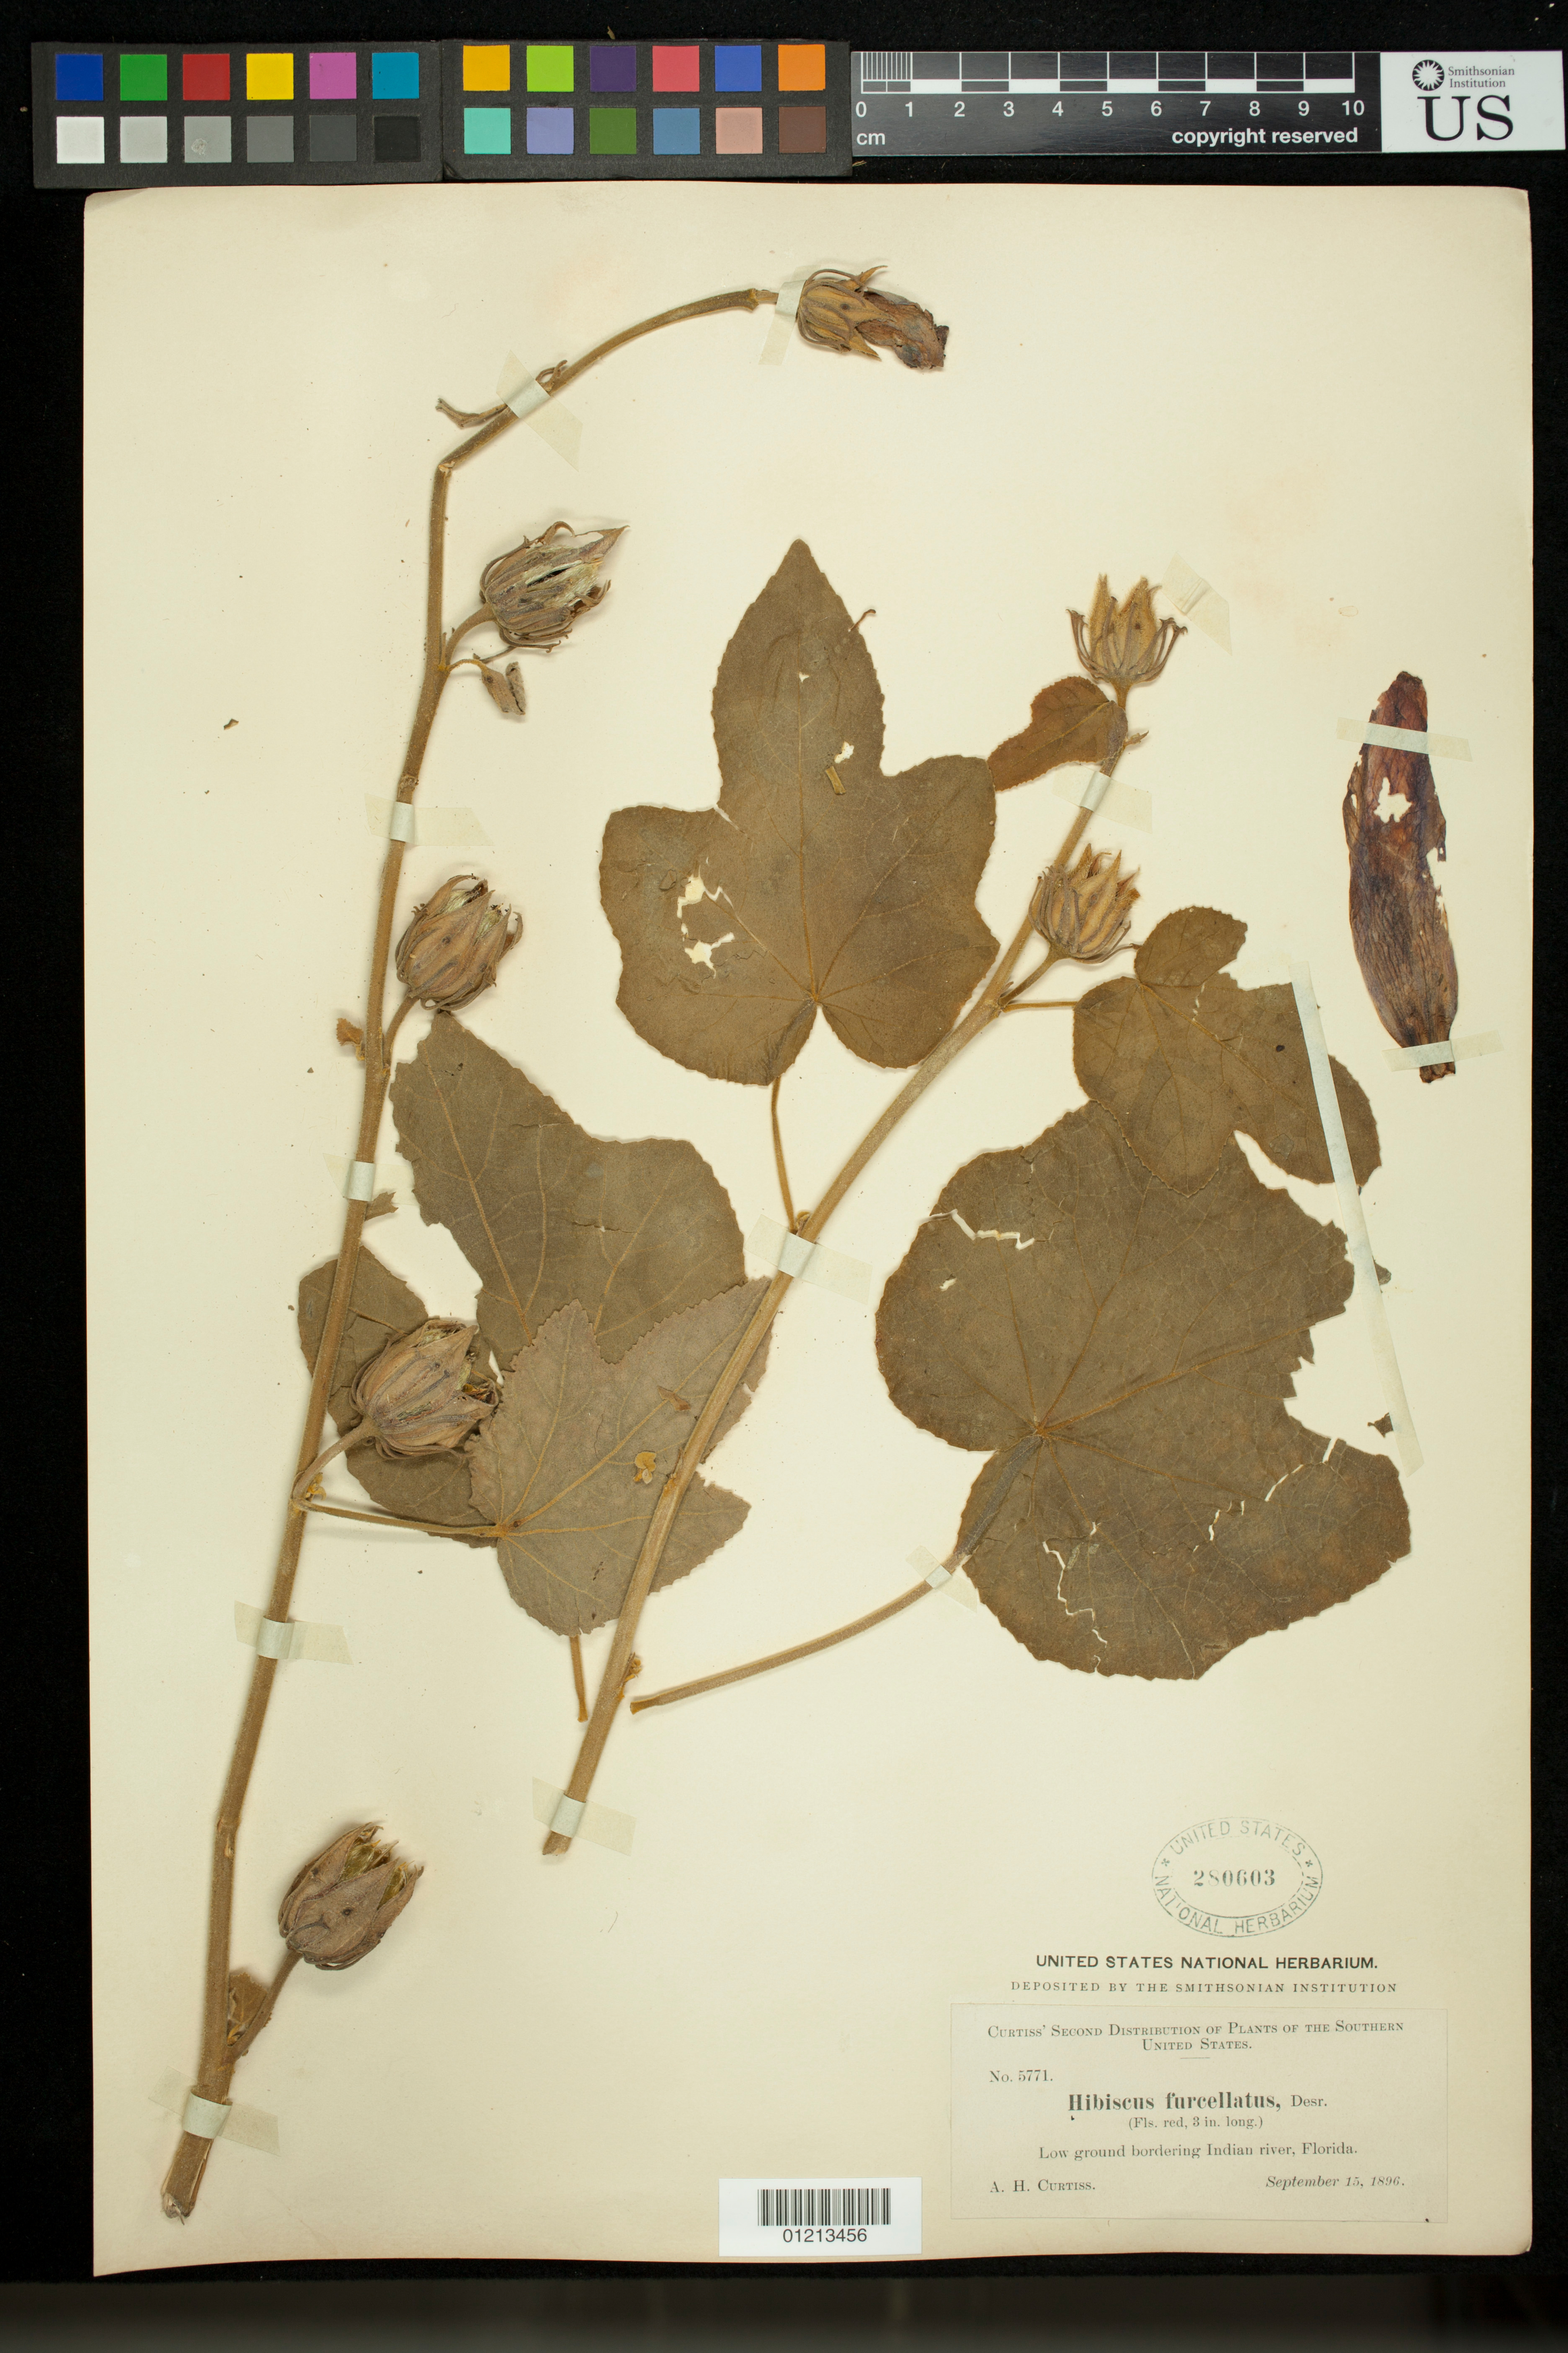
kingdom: Plantae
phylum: Tracheophyta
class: Magnoliopsida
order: Malvales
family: Malvaceae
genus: Sabdariffa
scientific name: Sabdariffa maculata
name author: (Lam.) M.M. Hanes & R.L. Barrett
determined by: Dorr, Laurence J., Curator (BOT), Smithsonian Institution - National Museum of Natural History (UNITED STATES)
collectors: A. H. Curtiss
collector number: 5771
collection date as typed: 15 Sep 1896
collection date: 1896-09-15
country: United States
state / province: Florida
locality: Low ground bordering Indian River.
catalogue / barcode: US 280603